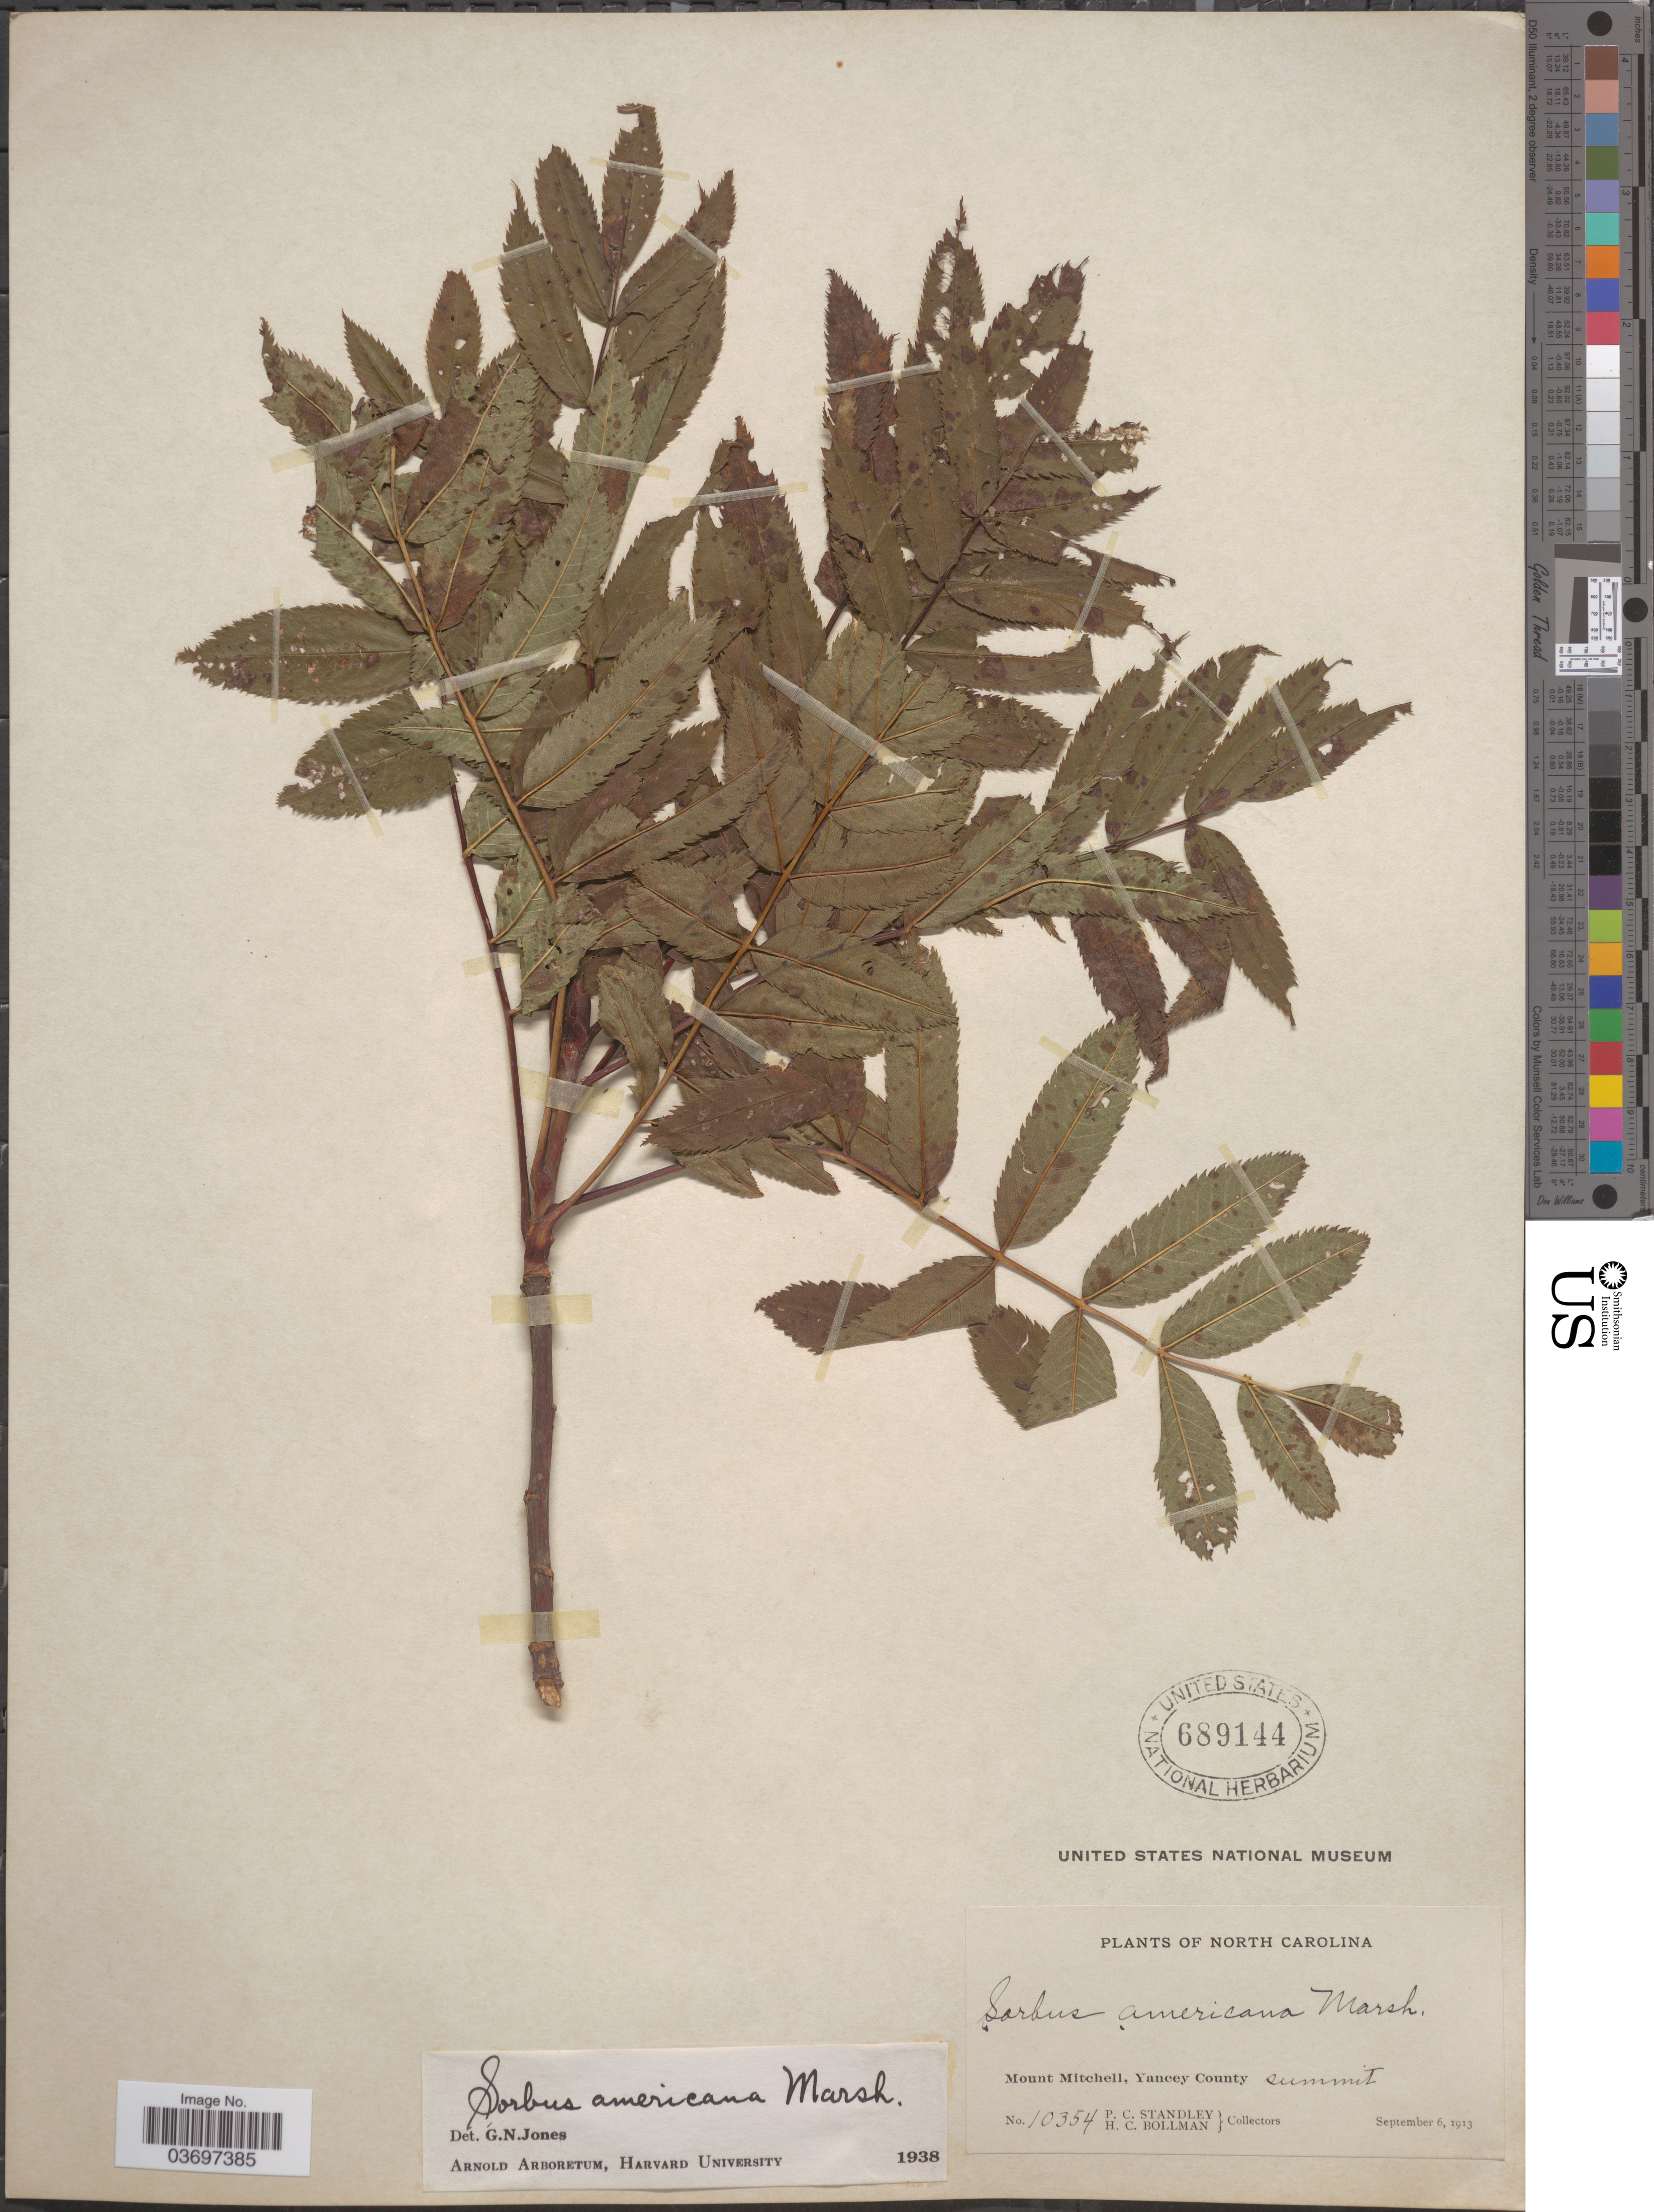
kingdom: Plantae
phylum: Tracheophyta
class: Magnoliopsida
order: Rosales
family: Rosaceae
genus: Sorbus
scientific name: Sorbus americana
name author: Marshall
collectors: P. C. Standley & H. C. Bollman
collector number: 10354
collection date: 1913-09-06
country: United States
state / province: North Carolina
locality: Mount Mitchell, Yancey County summit.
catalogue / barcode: US 689144